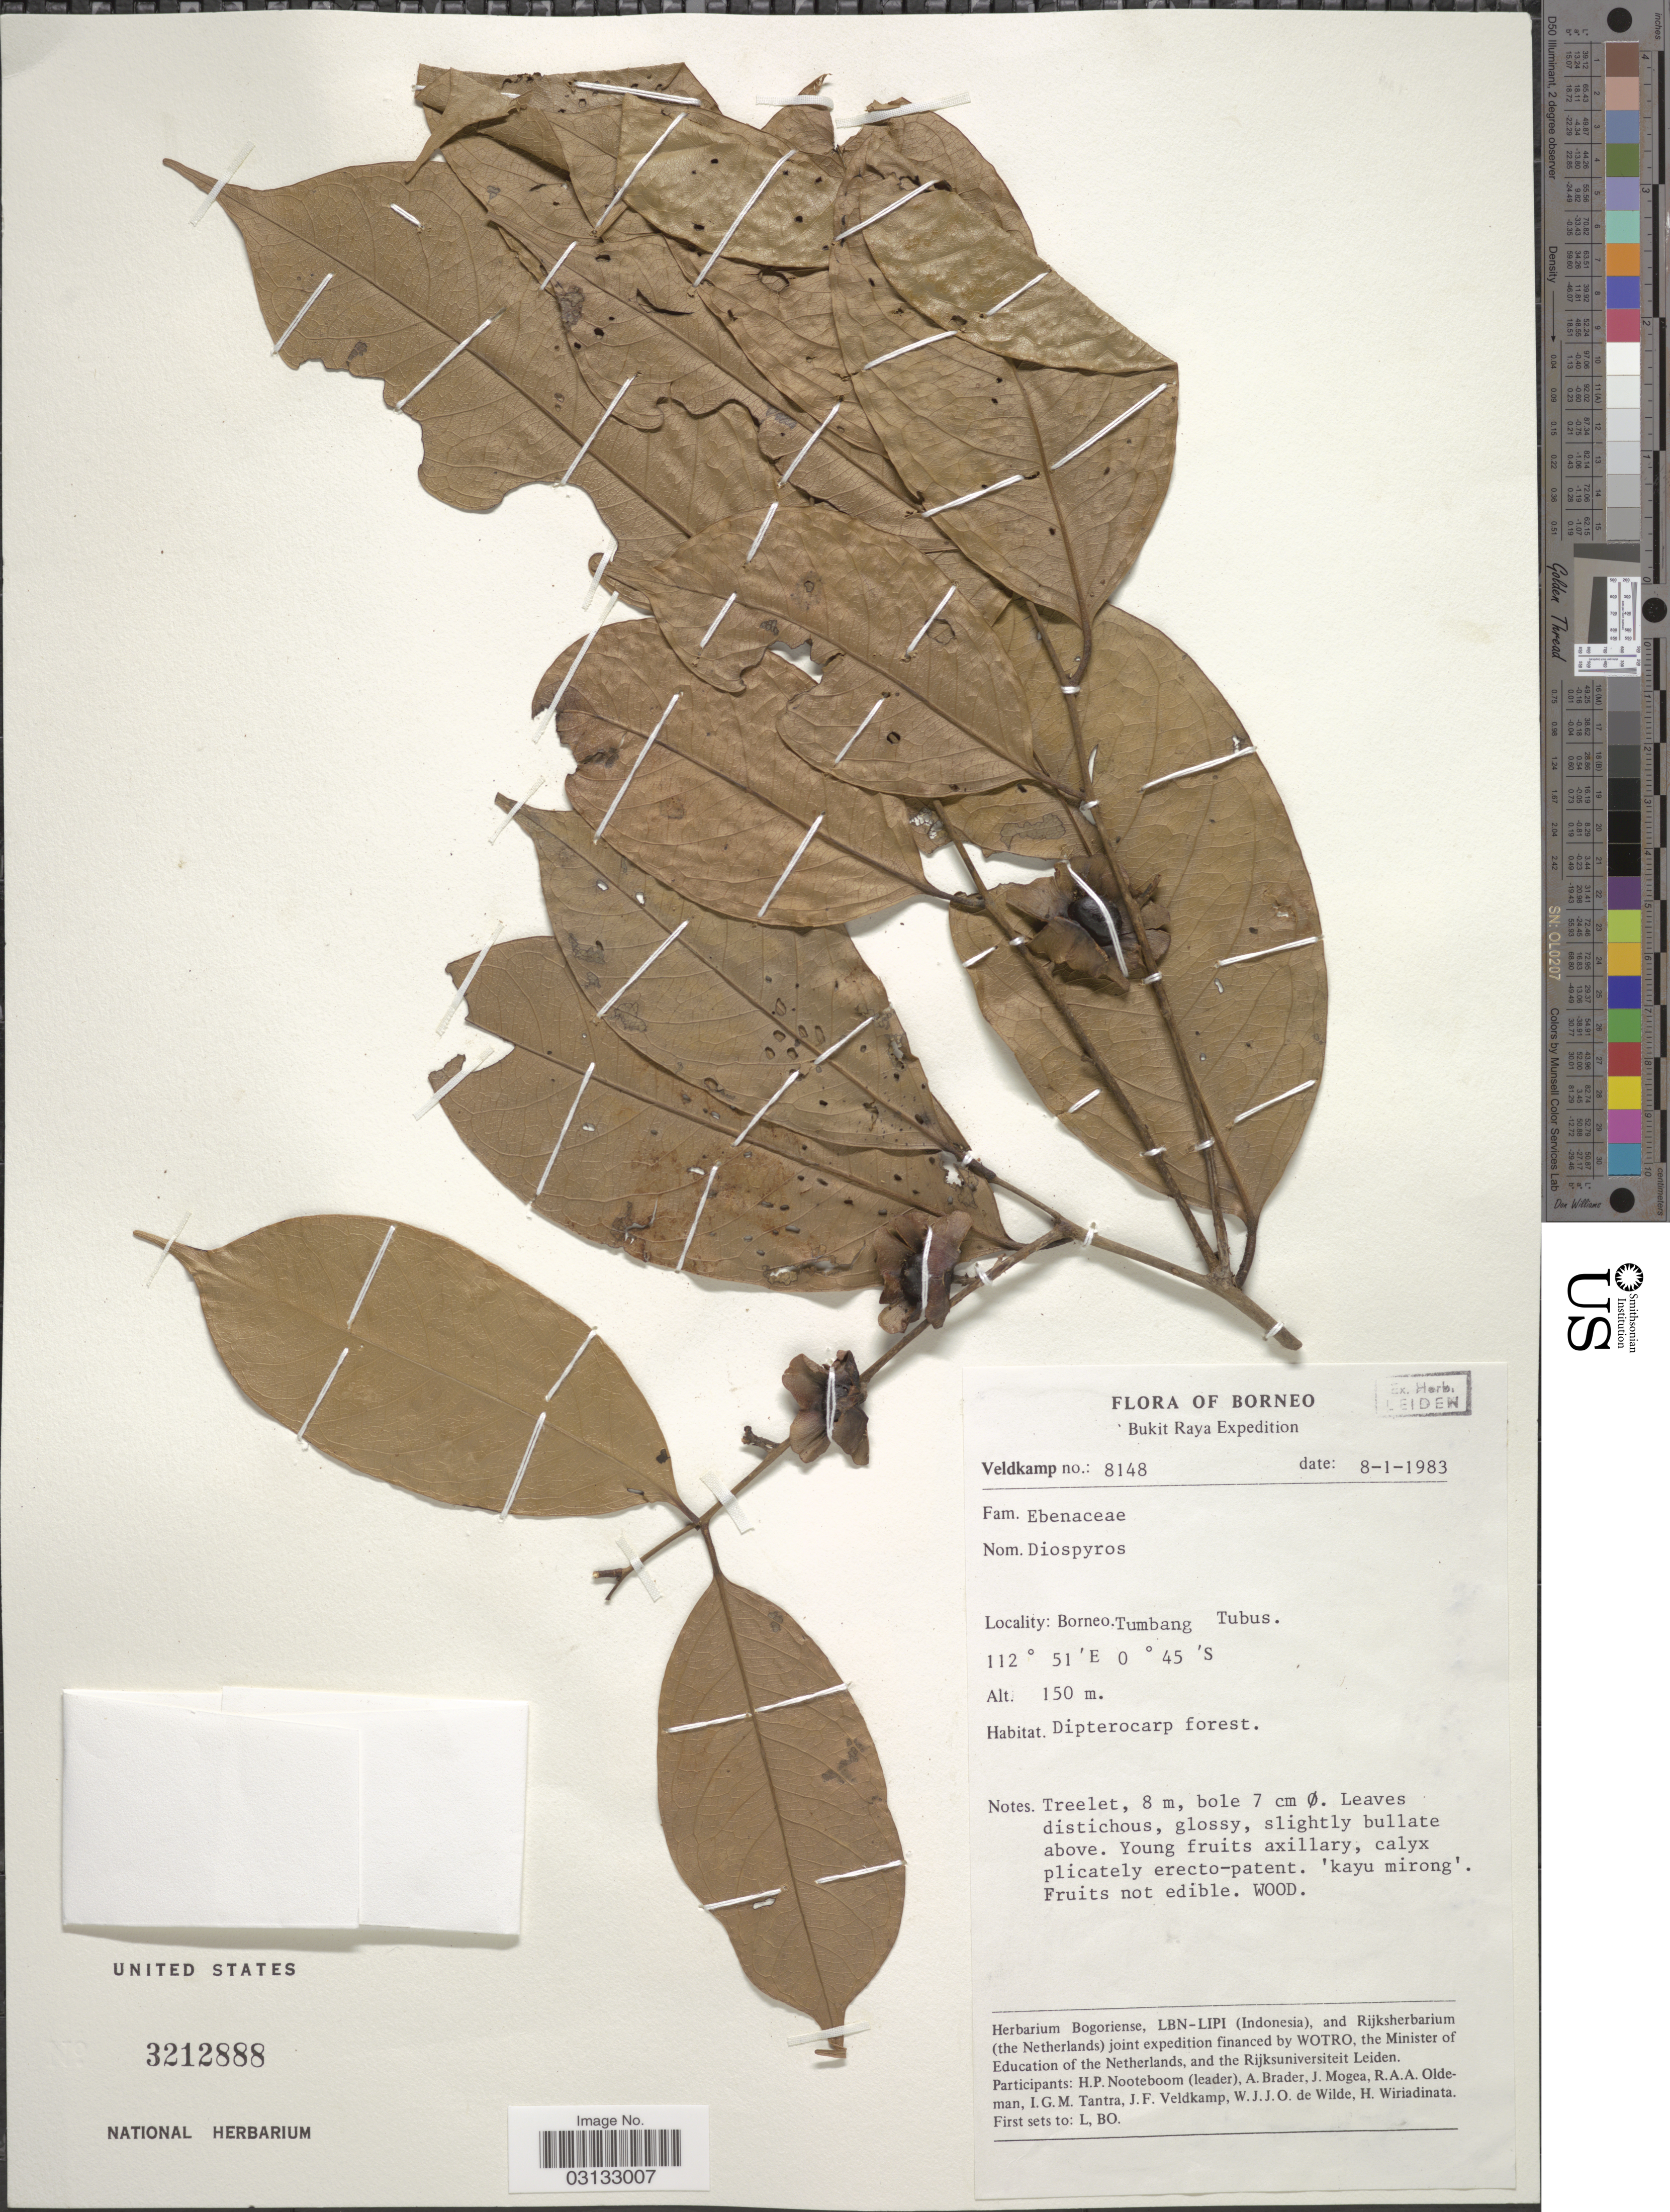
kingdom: Plantae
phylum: Tracheophyta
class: Magnoliopsida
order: Ericales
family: Ebenaceae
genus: Diospyros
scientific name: Diospyros sp.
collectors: J. F. Veldkamp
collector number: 8148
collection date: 1983-01-08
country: Indonesia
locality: Borneo, Bukit Raya, Tumbang Tubus.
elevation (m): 150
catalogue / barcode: US 3212888